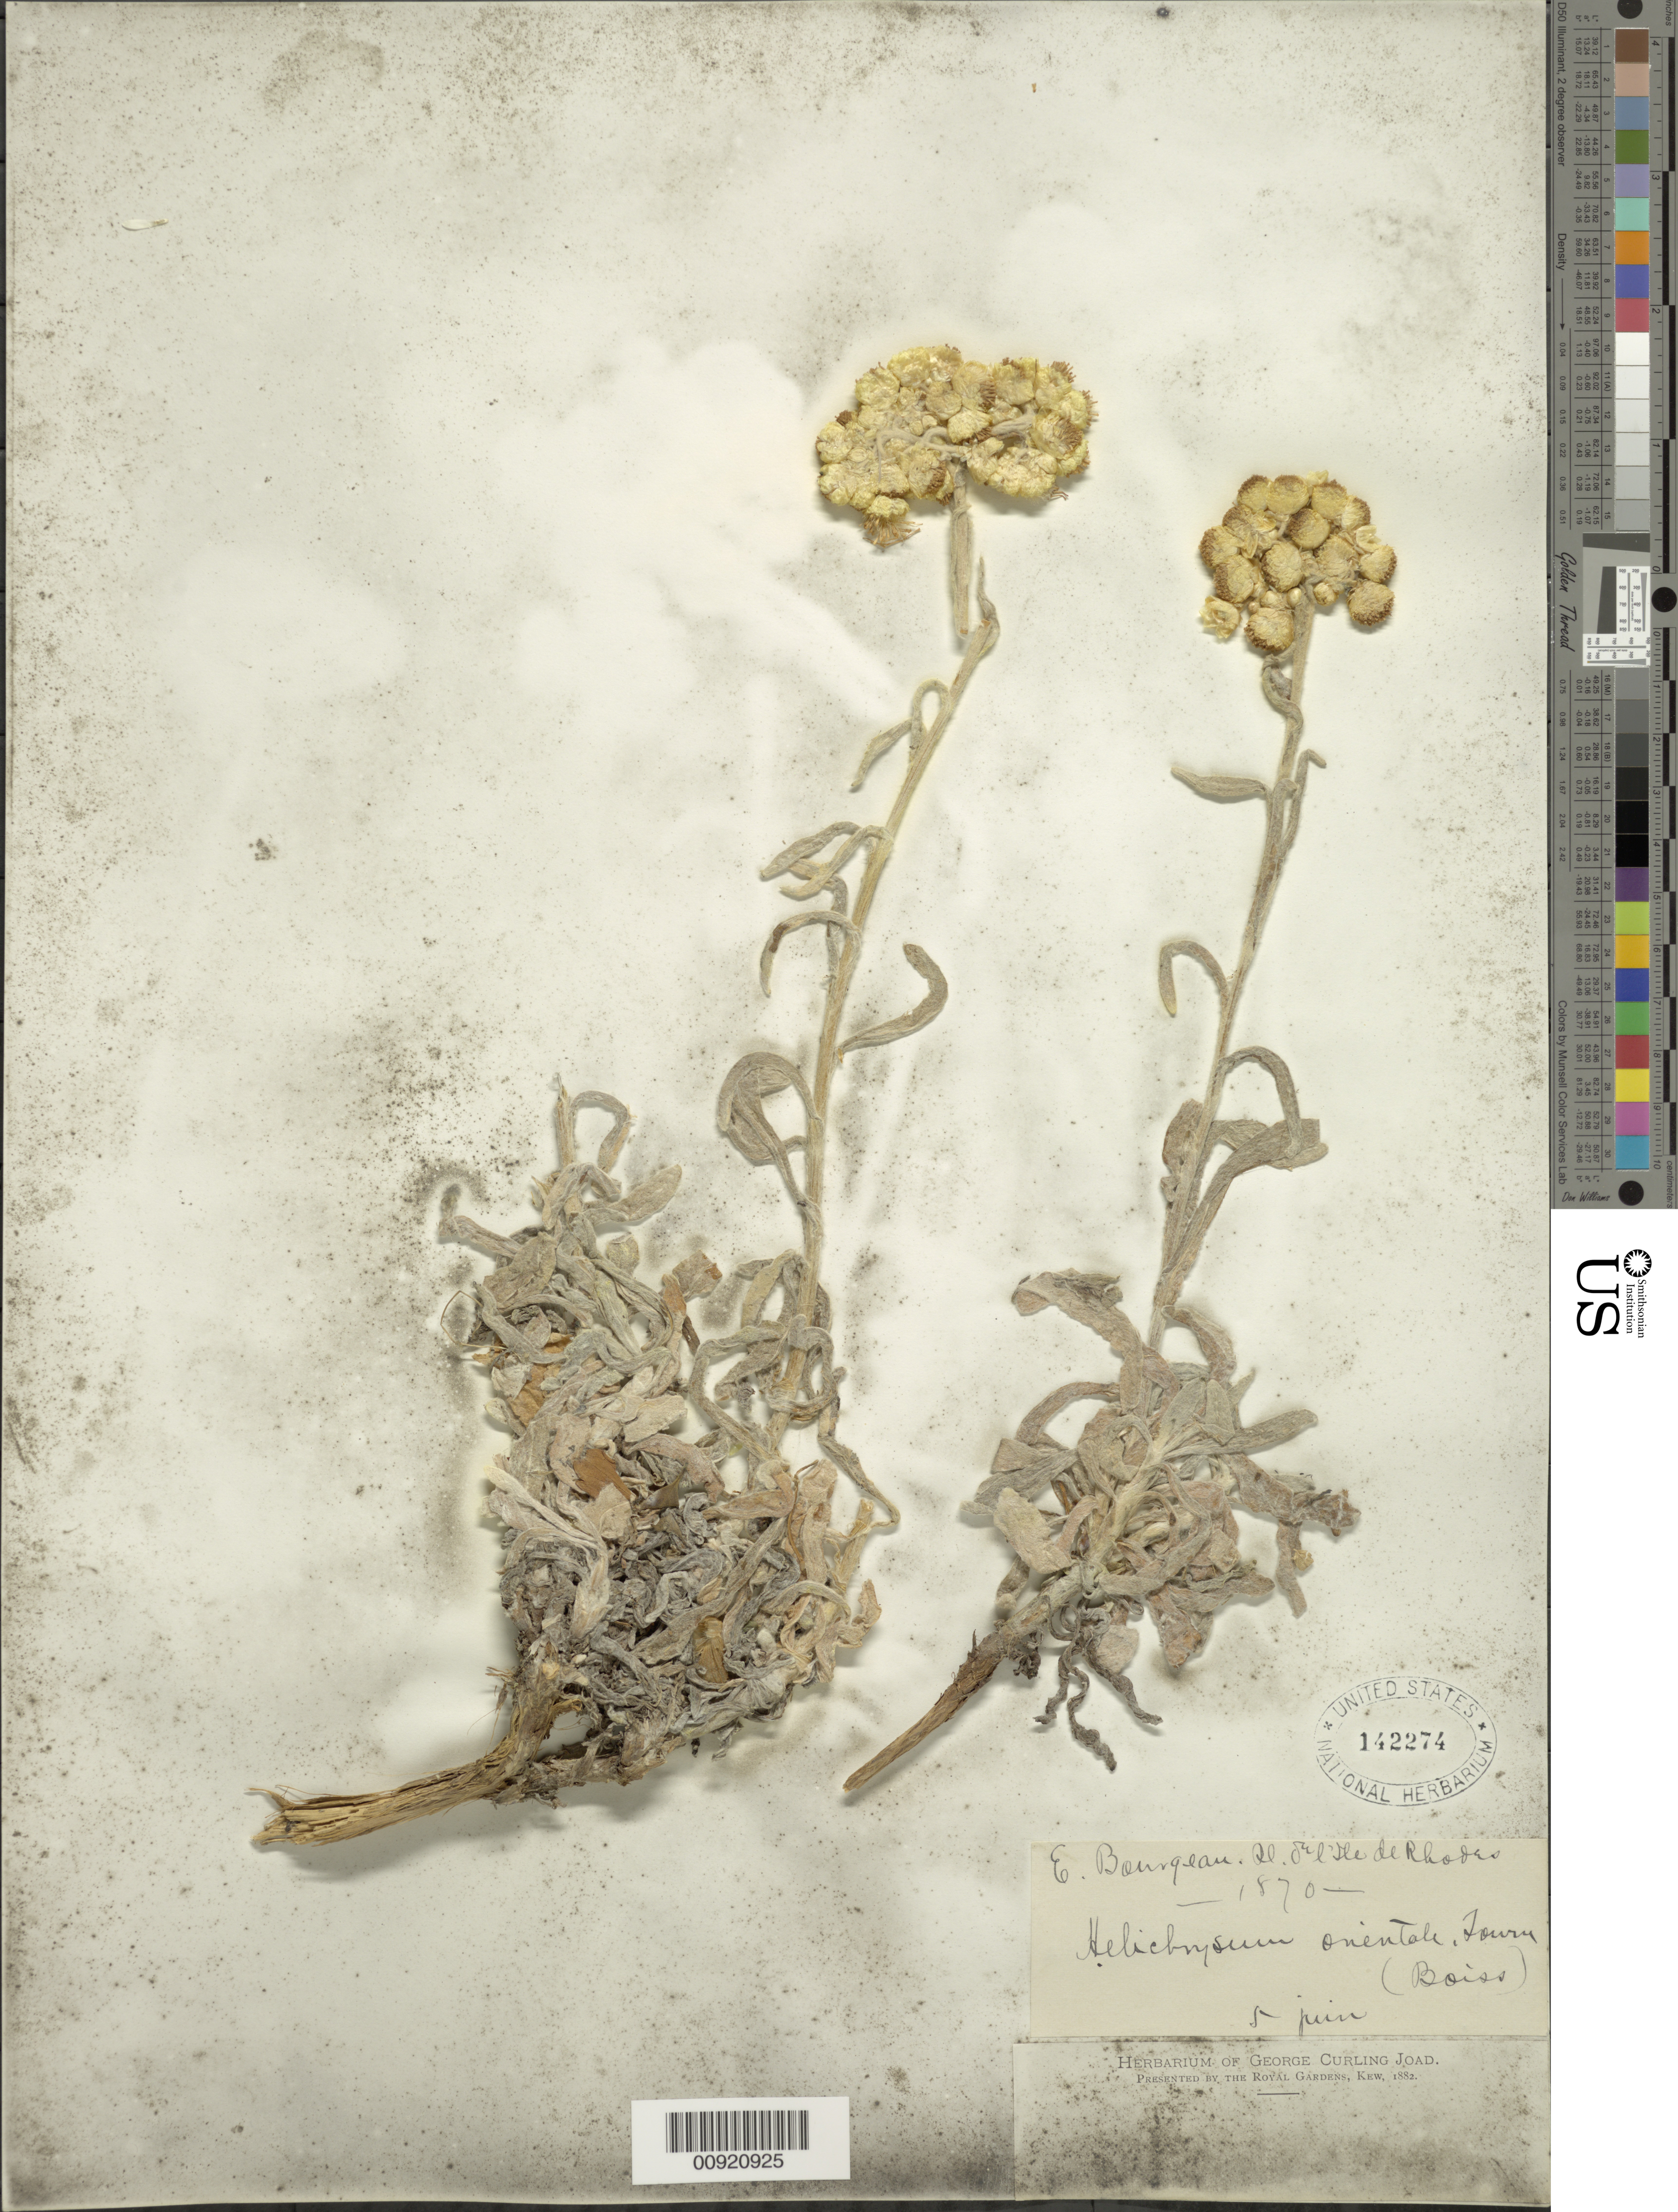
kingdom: Plantae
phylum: Tracheophyta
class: Magnoliopsida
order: Asterales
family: Asteraceae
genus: Helichrysum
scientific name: Helichrysum orientale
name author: Gaertn.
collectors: E. Bourgeau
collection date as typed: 05 Jun 1870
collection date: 1870-06-05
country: Greece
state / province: South Aegean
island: Rhodes I.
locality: Rhodes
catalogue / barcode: US 142274